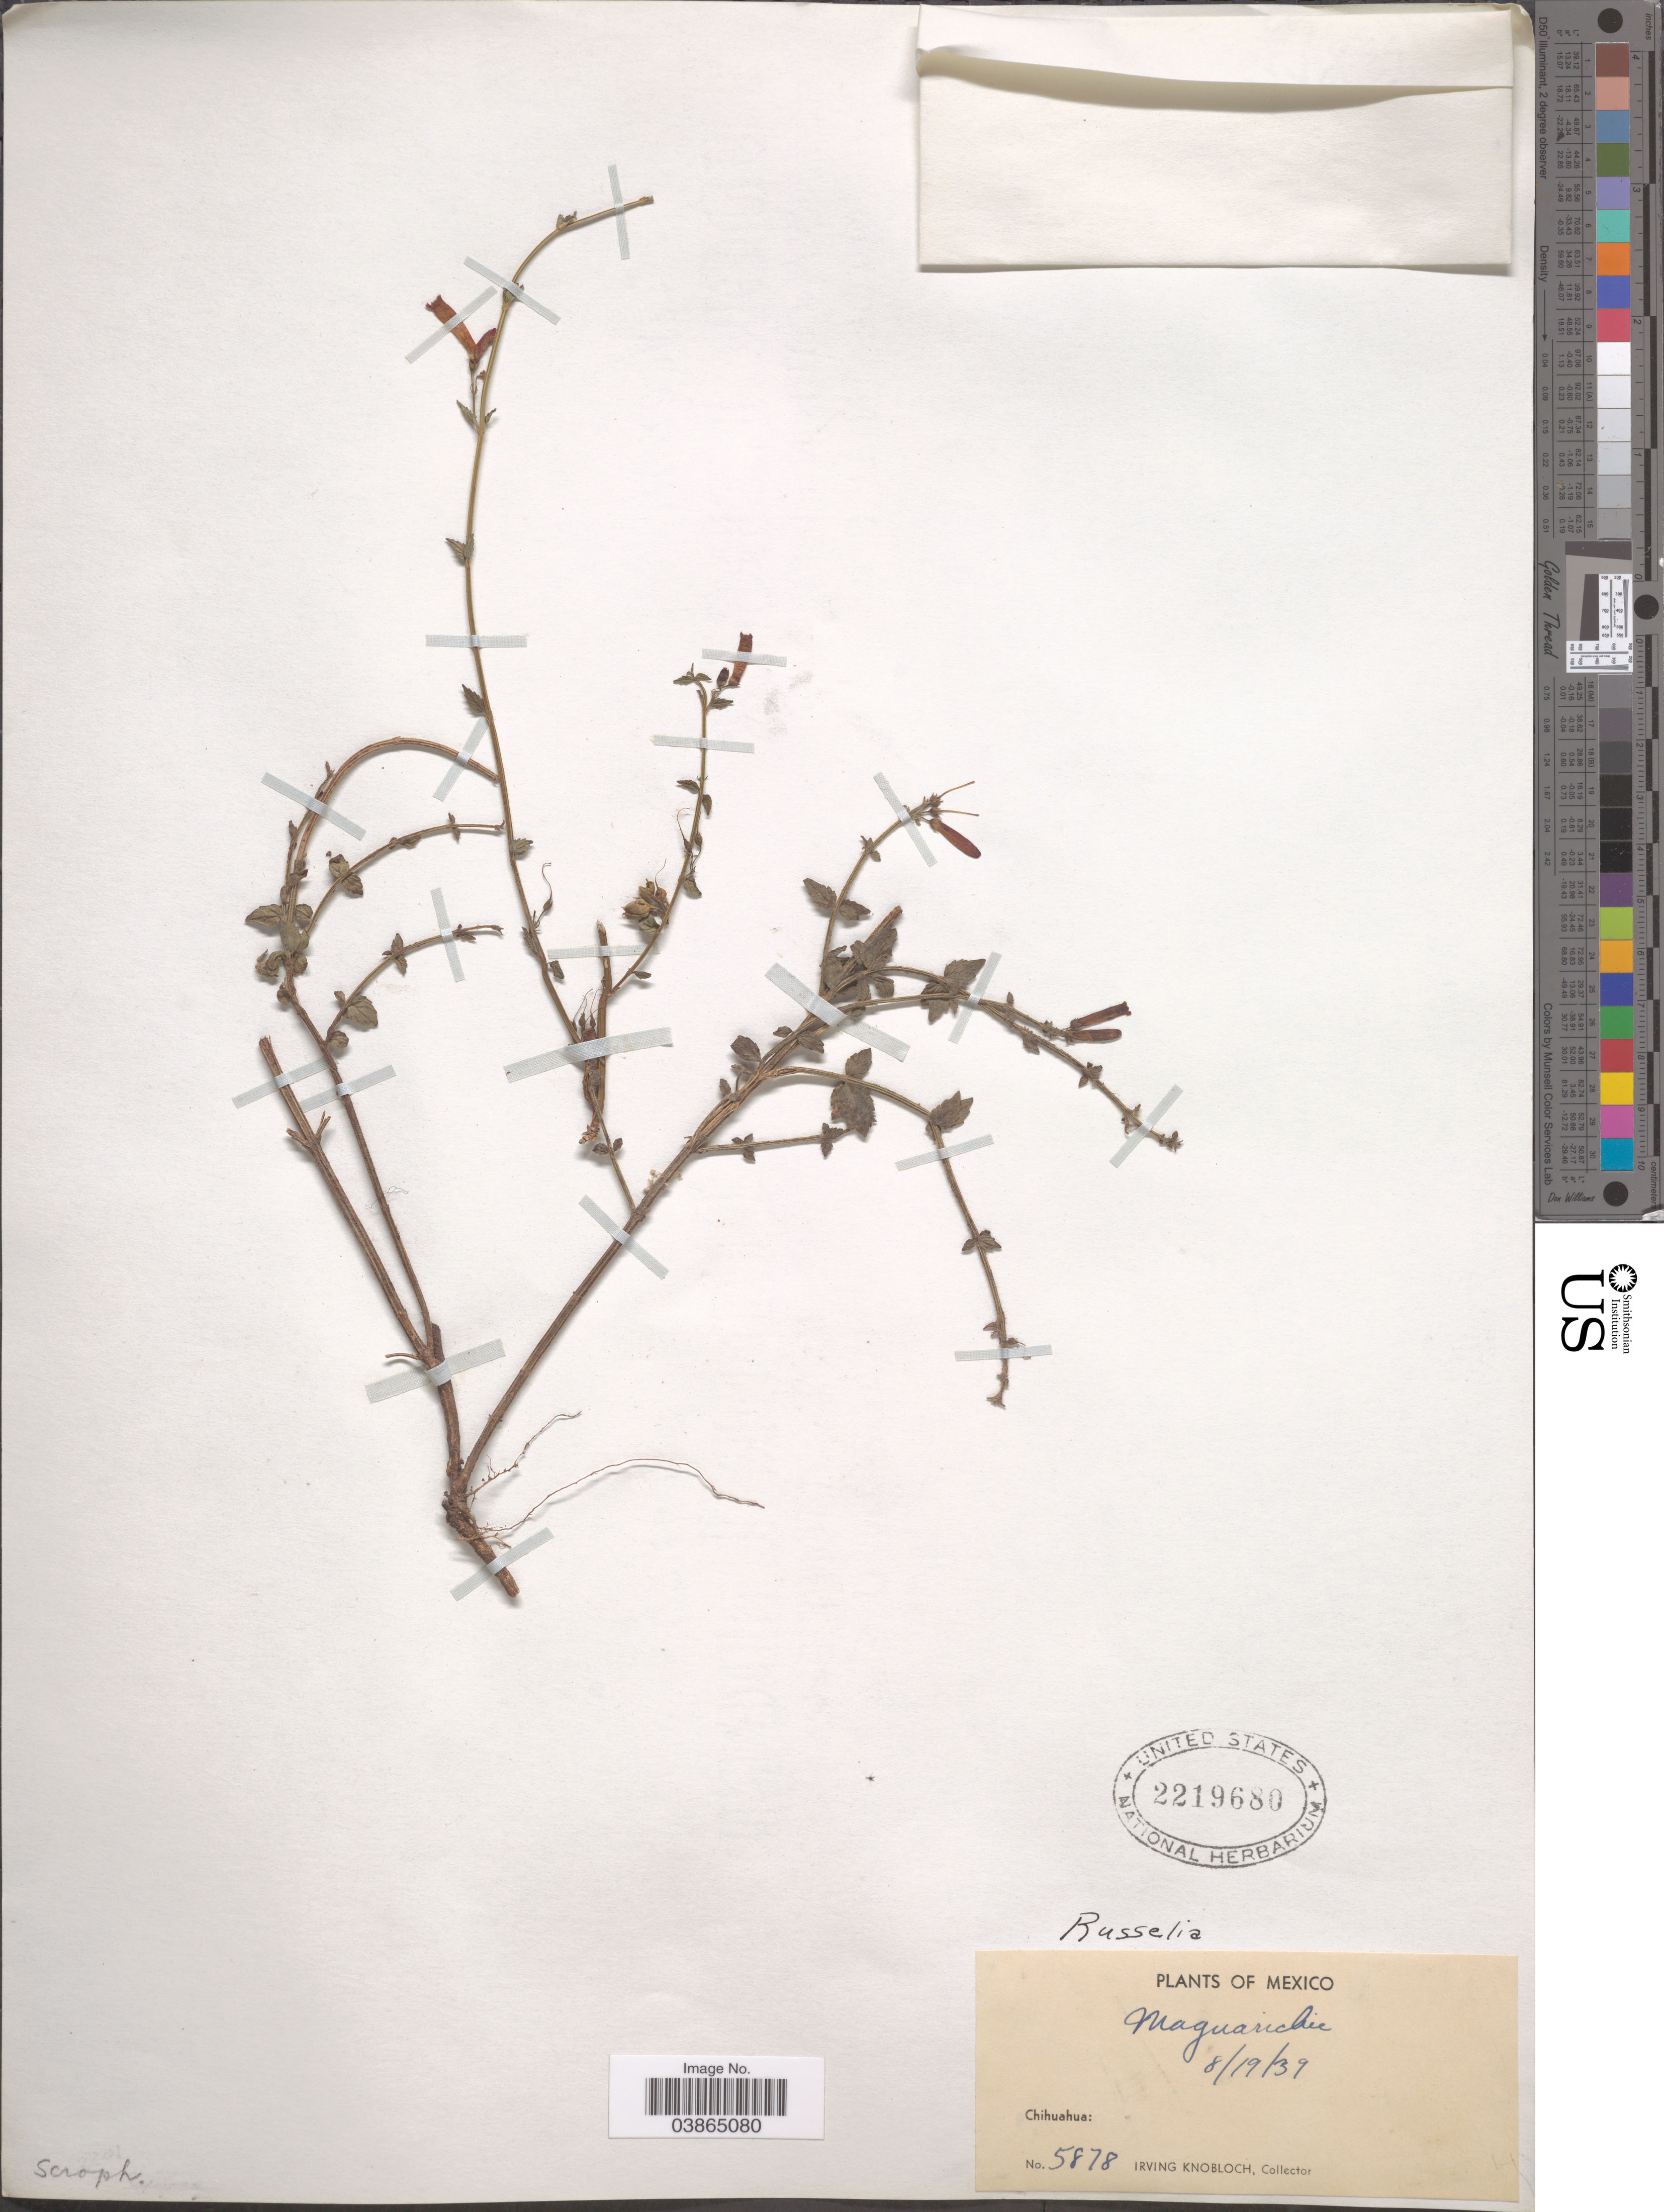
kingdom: Plantae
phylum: Tracheophyta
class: Magnoliopsida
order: Lamiales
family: Plantaginaceae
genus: Russelia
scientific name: Russelia sp.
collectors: I. W. Knobloch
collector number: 5878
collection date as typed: Transcribed d/m/y: 19/8/39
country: Mexico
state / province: Chihuahua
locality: Maguarichi.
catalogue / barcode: US 2219680